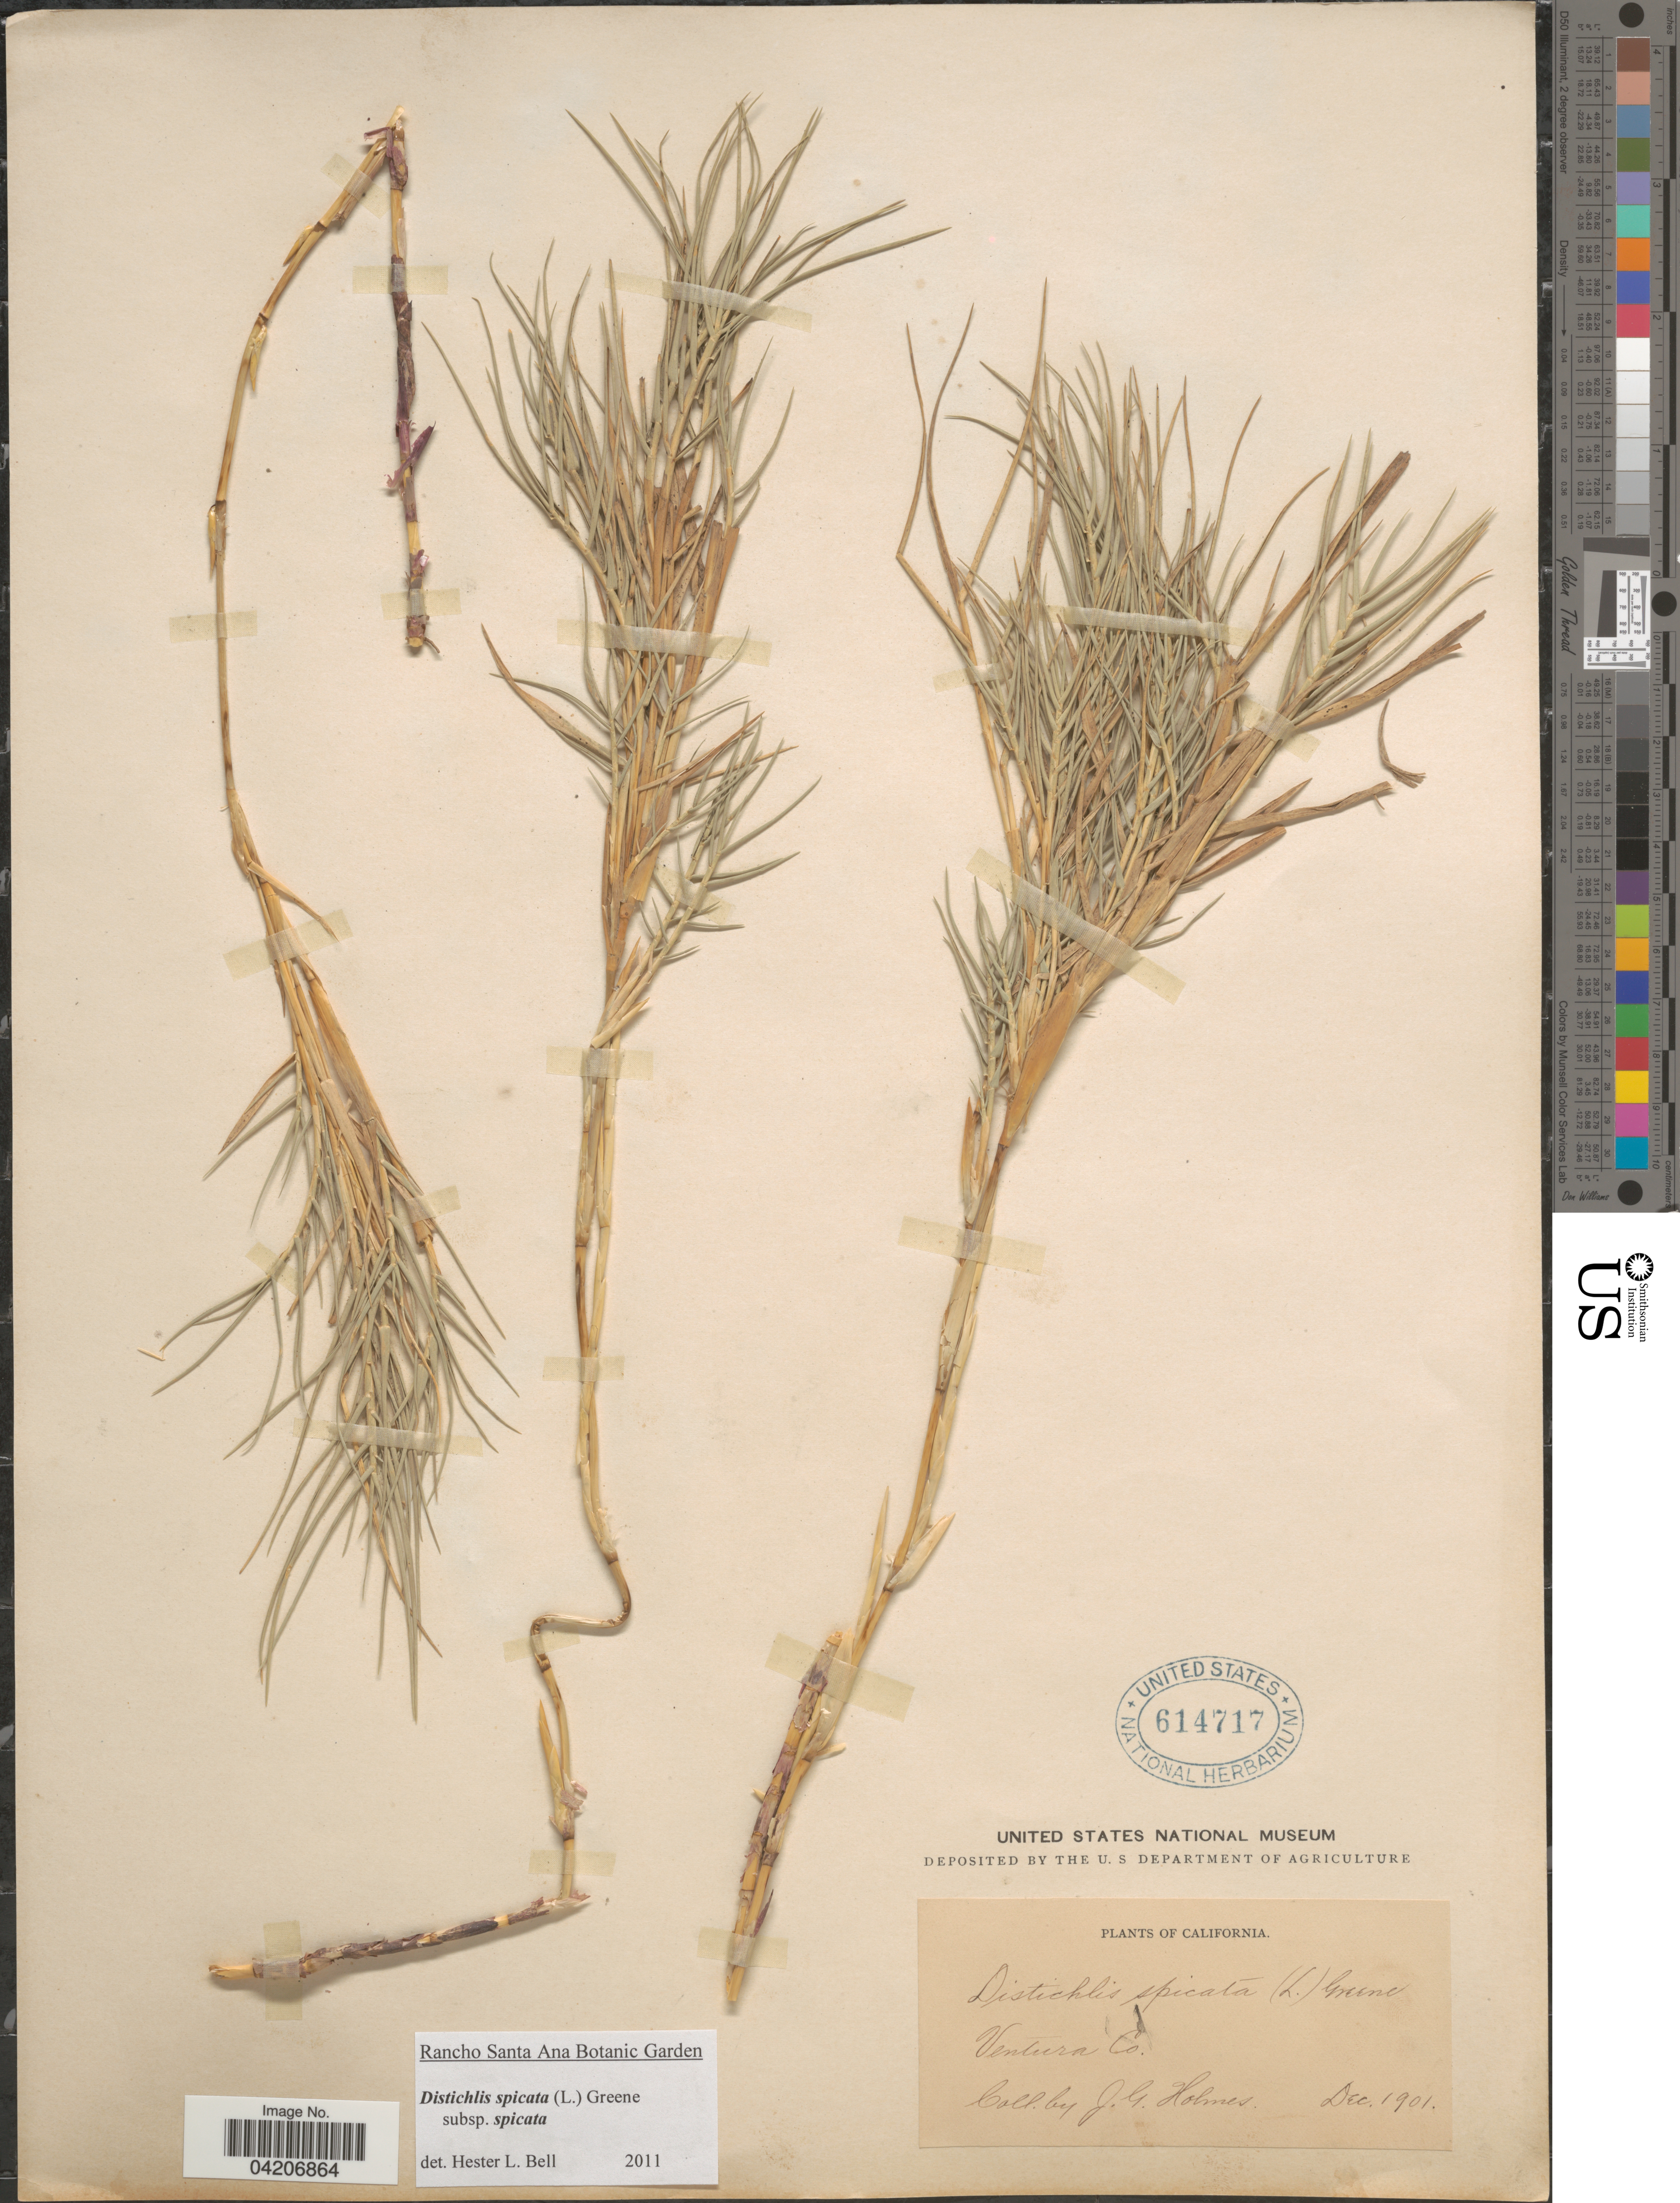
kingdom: Plantae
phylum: Tracheophyta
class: Liliopsida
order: Poales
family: Poaceae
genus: Distichlis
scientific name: Distichlis spicata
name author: (L.) Greene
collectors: J. Holmes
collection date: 1901-12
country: United States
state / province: California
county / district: Ventura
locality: Ventura Co.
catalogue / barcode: US 614717